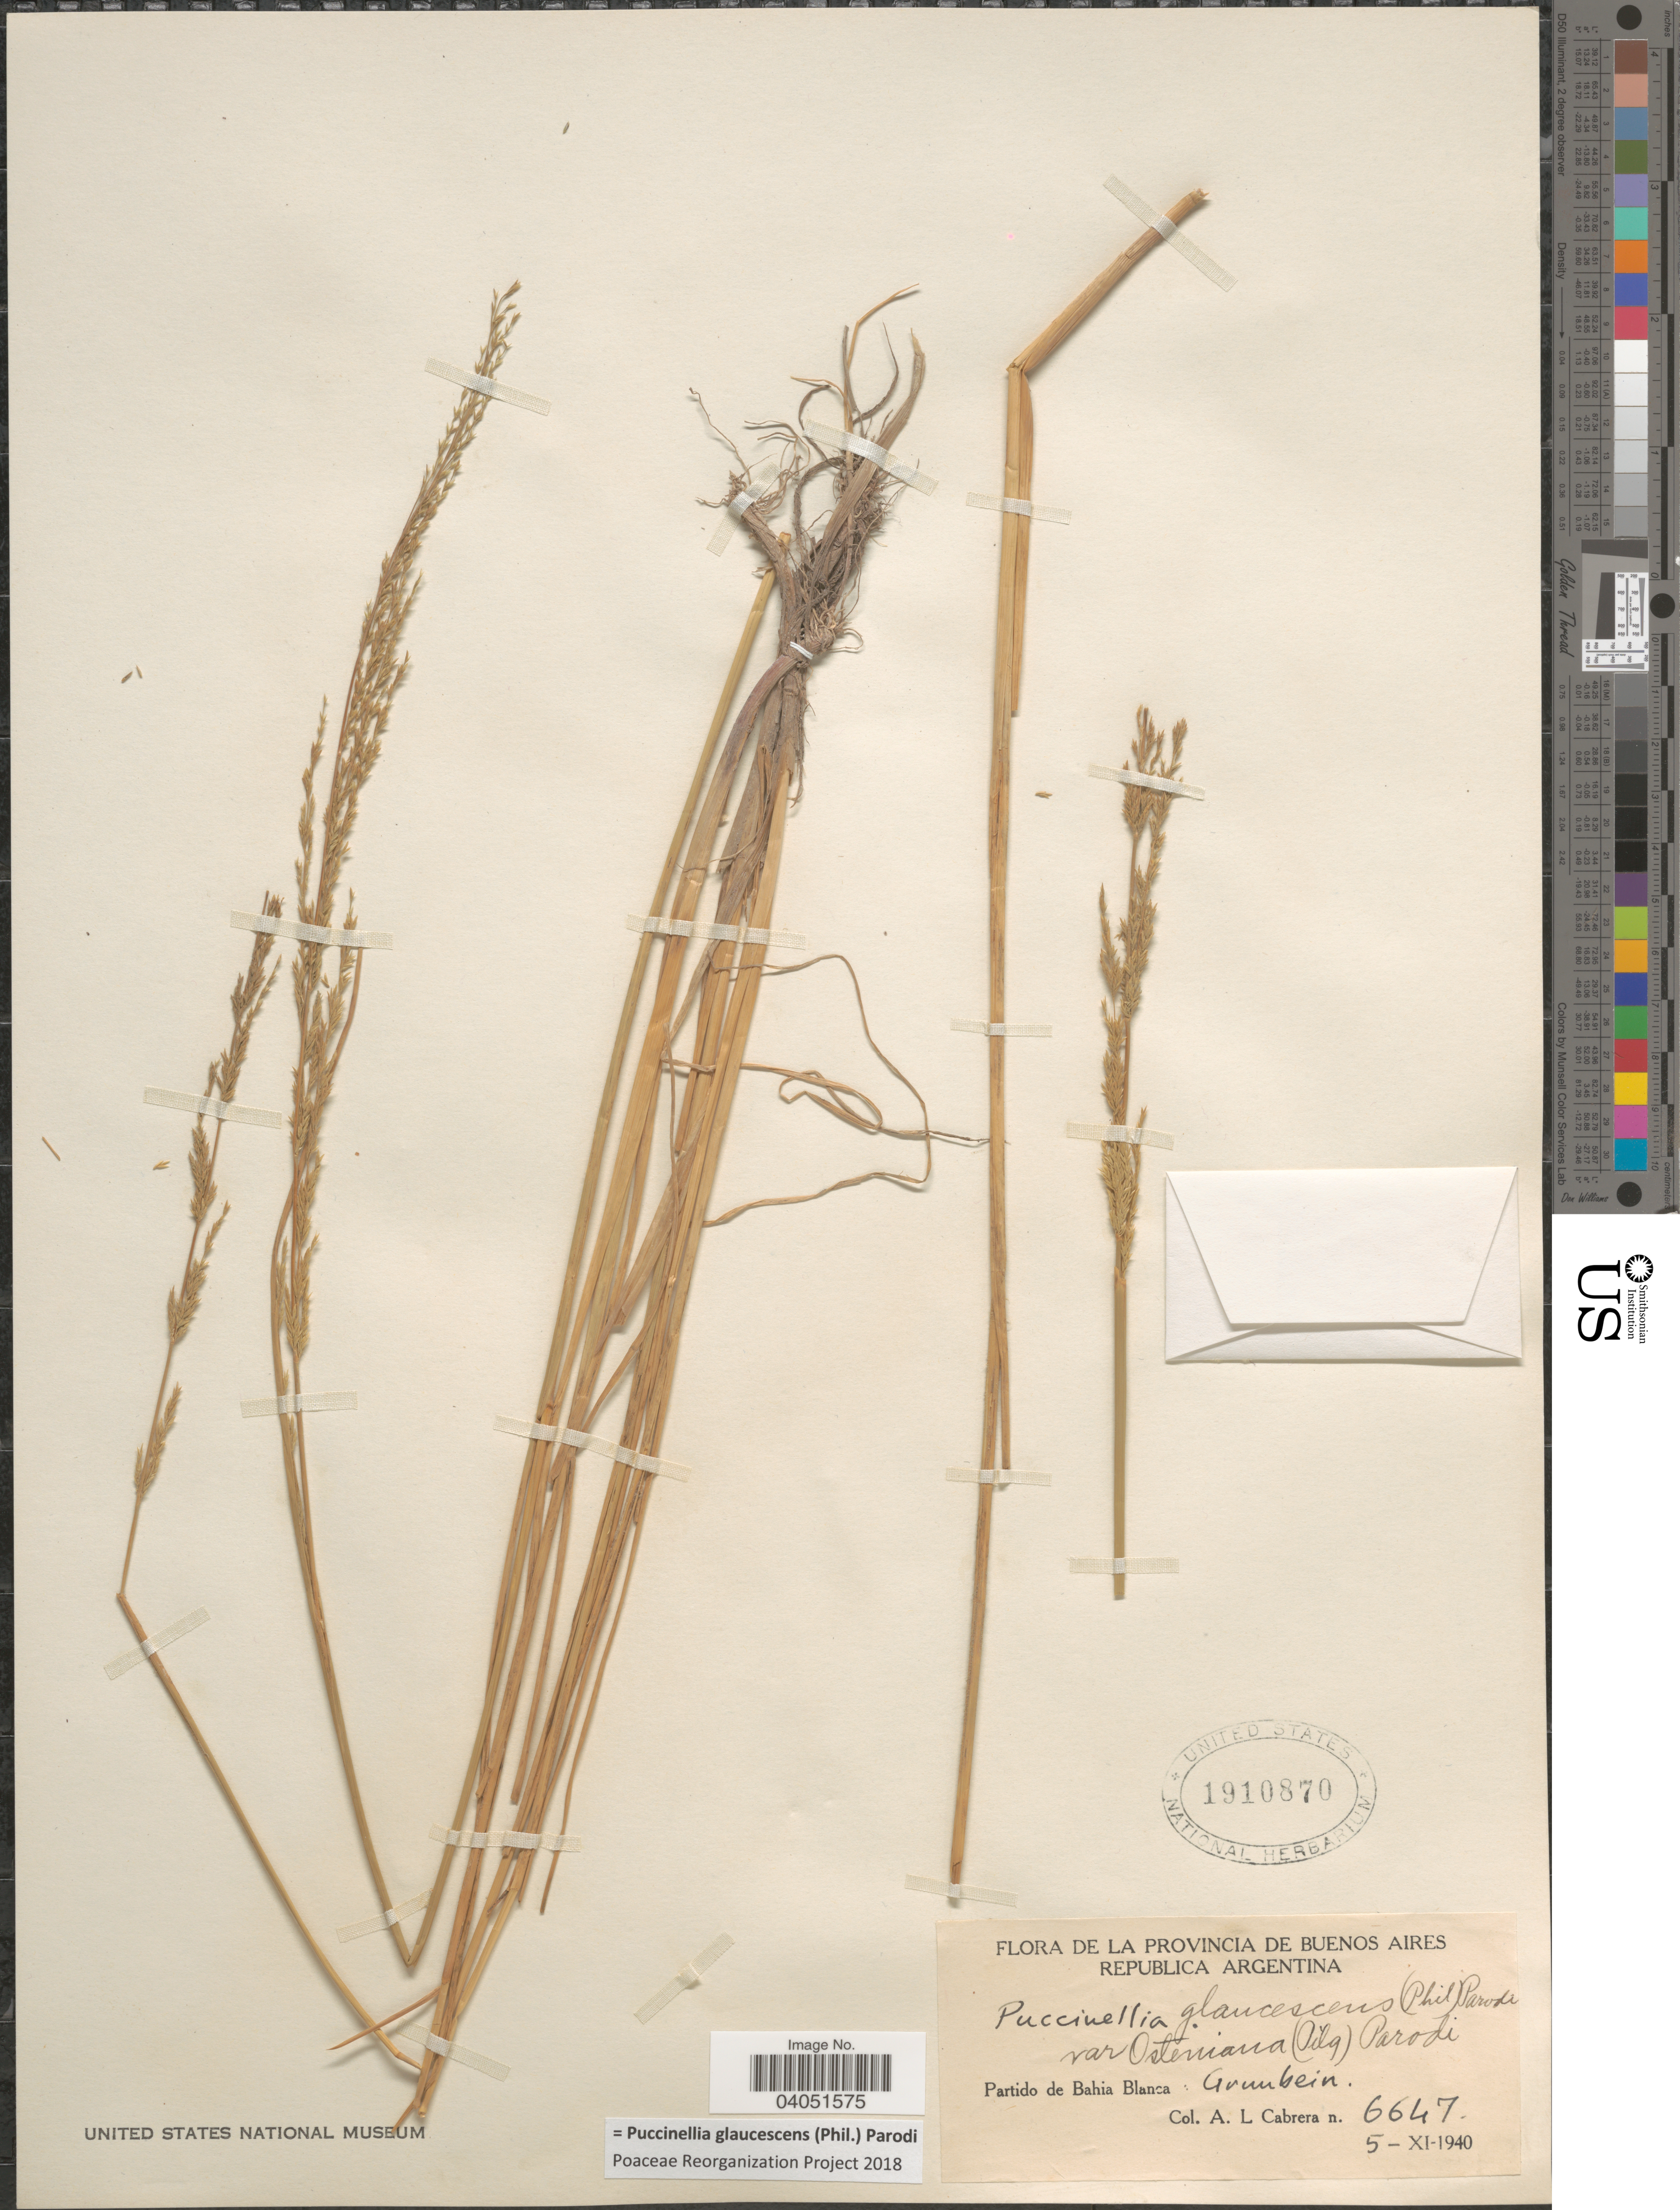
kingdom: Plantae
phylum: Tracheophyta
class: Liliopsida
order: Poales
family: Poaceae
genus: Puccinellia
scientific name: Puccinellia glaucescens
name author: (Phil.) Parodi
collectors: A. L. Cabrera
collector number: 6647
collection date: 1940-11-05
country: Argentina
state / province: Buenos Aires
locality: Partido de Bahia Blanca: Grunbein.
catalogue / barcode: US 1910870